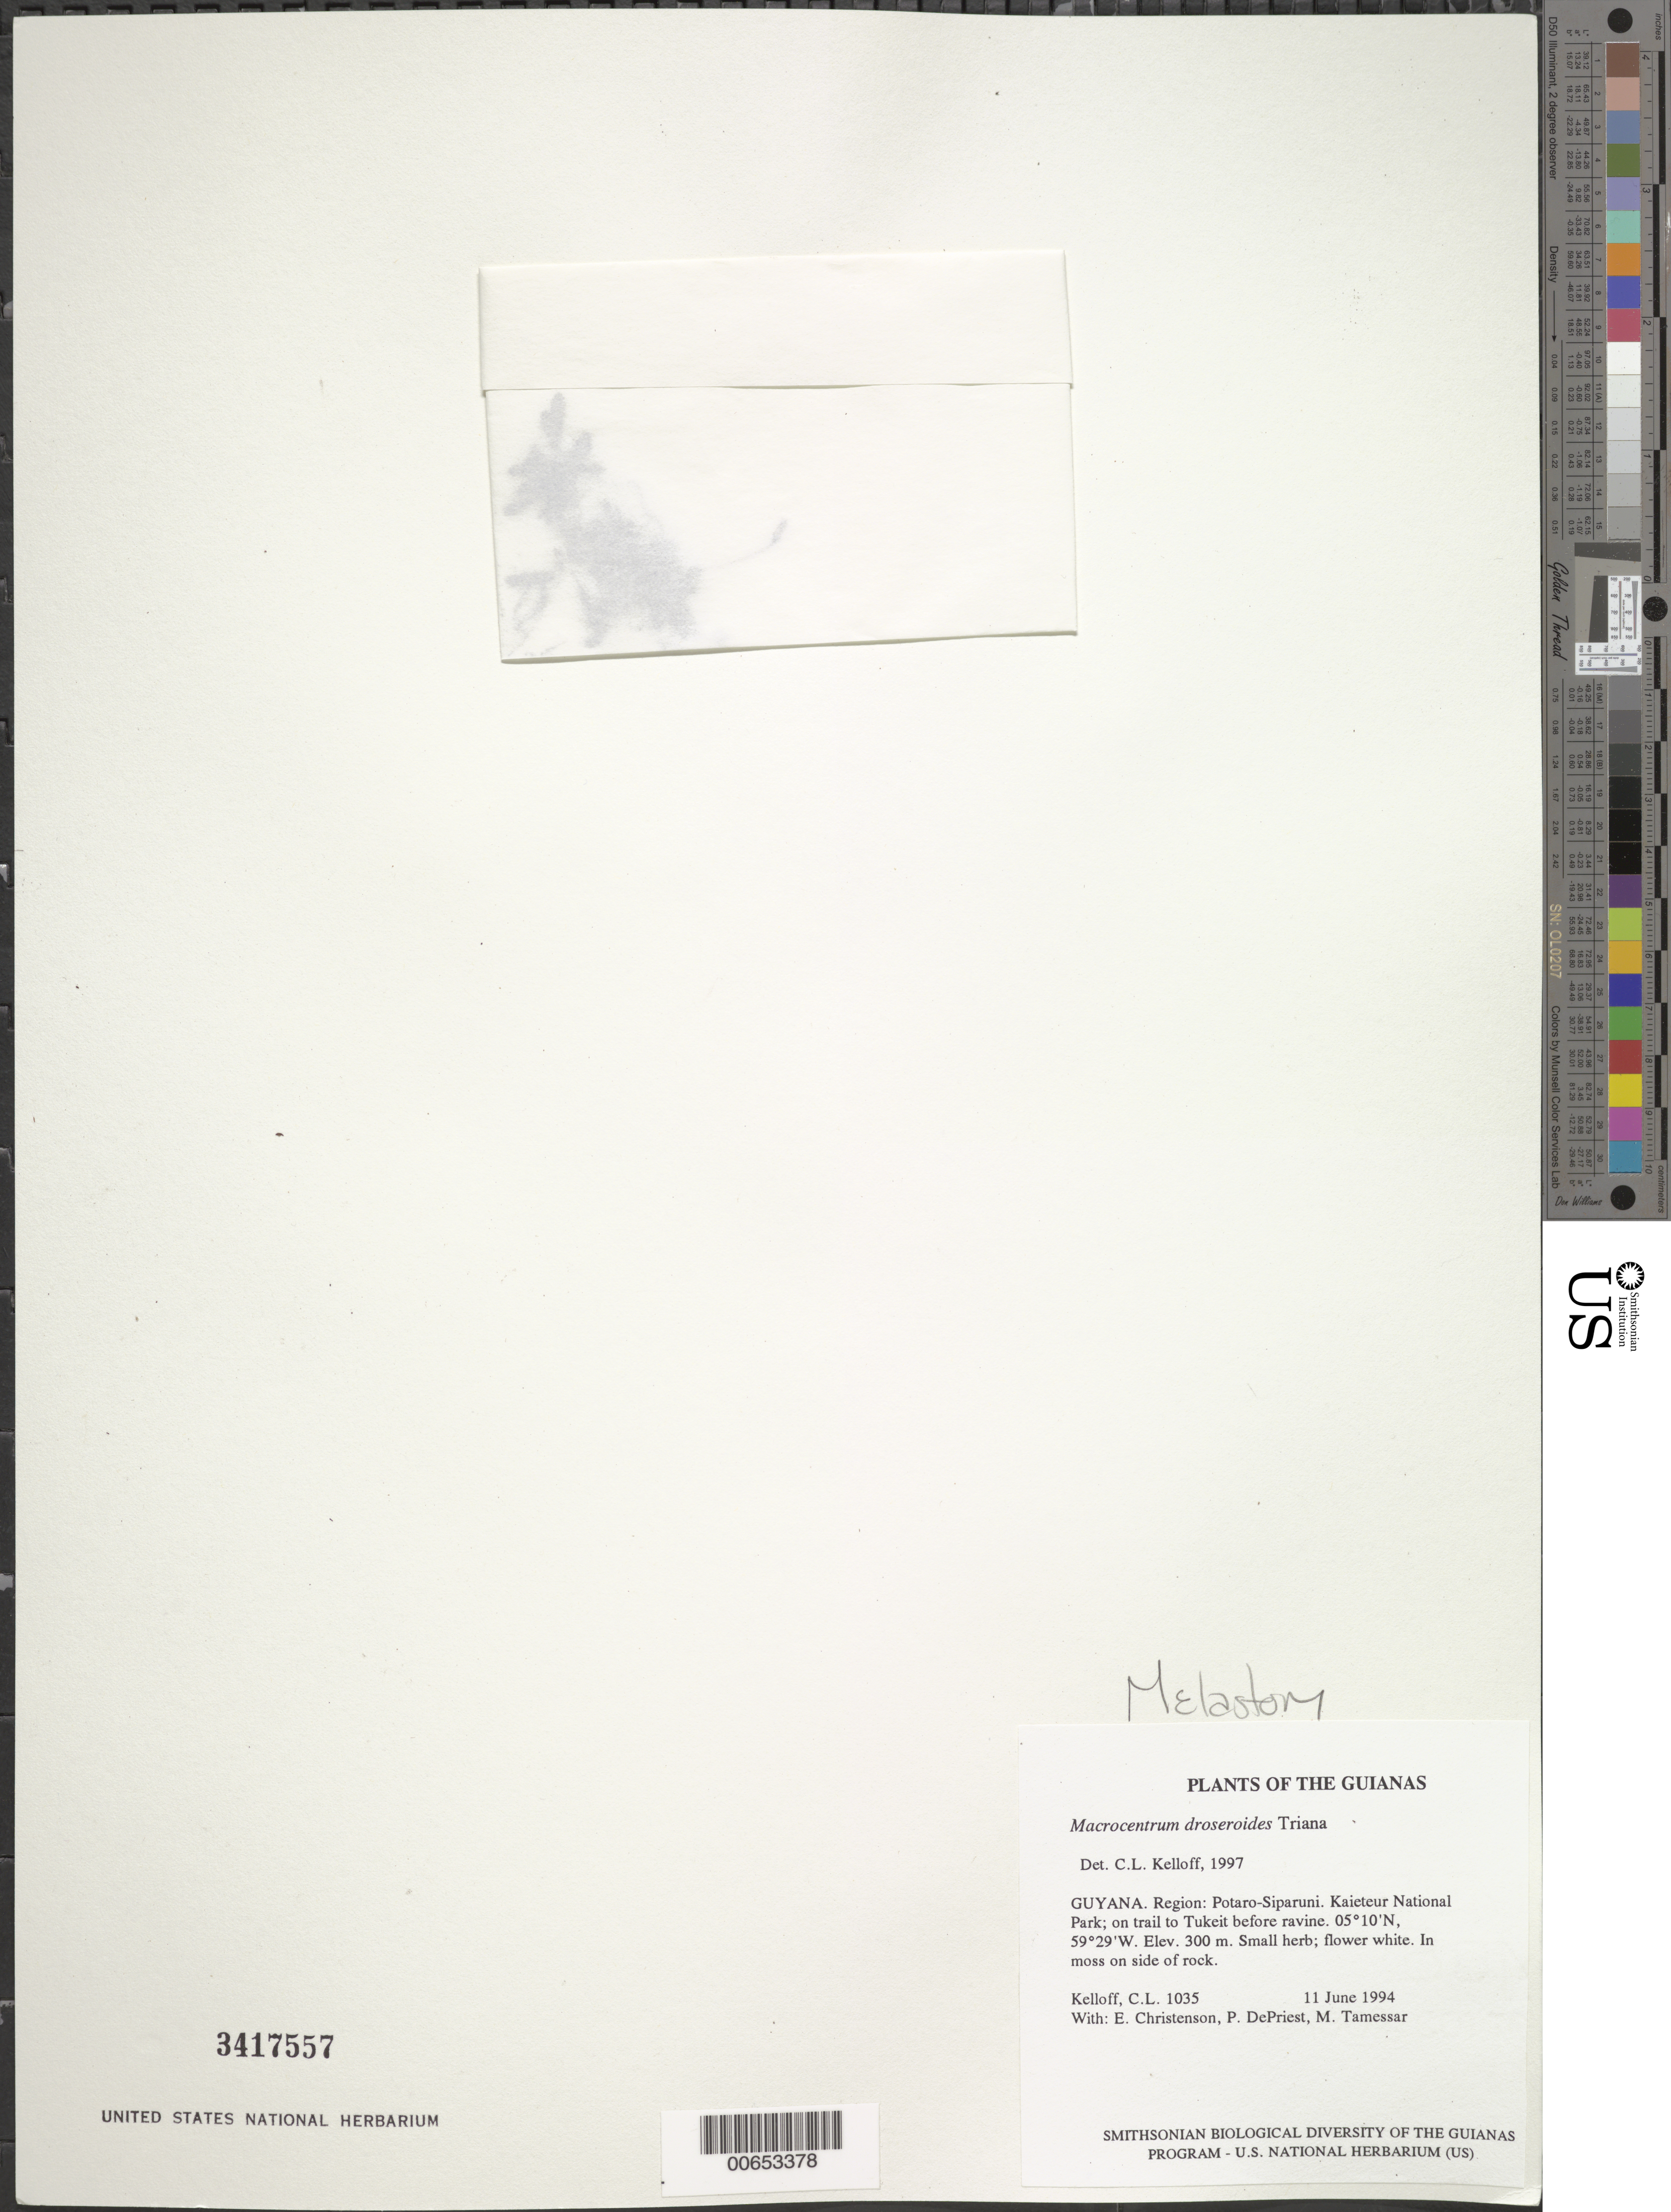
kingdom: Plantae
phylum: Tracheophyta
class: Magnoliopsida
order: Myrtales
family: Melastomataceae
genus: Macrocentrum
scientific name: Macrocentrum droseroides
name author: Triana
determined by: Kelloff, Carol L., (US), Smithsonian Institution - National Museum of Natural History (UNITED STATES)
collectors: C. L. Kelloff, E. A. Christenson, P. DePriest & M. Tamessar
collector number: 1035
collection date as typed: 11 June 1994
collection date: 1994-06-11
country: Guyana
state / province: Potaro-Siparuni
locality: Kaieteur National Park; on trail to Tukeit before ravine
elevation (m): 300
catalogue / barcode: US 3417557